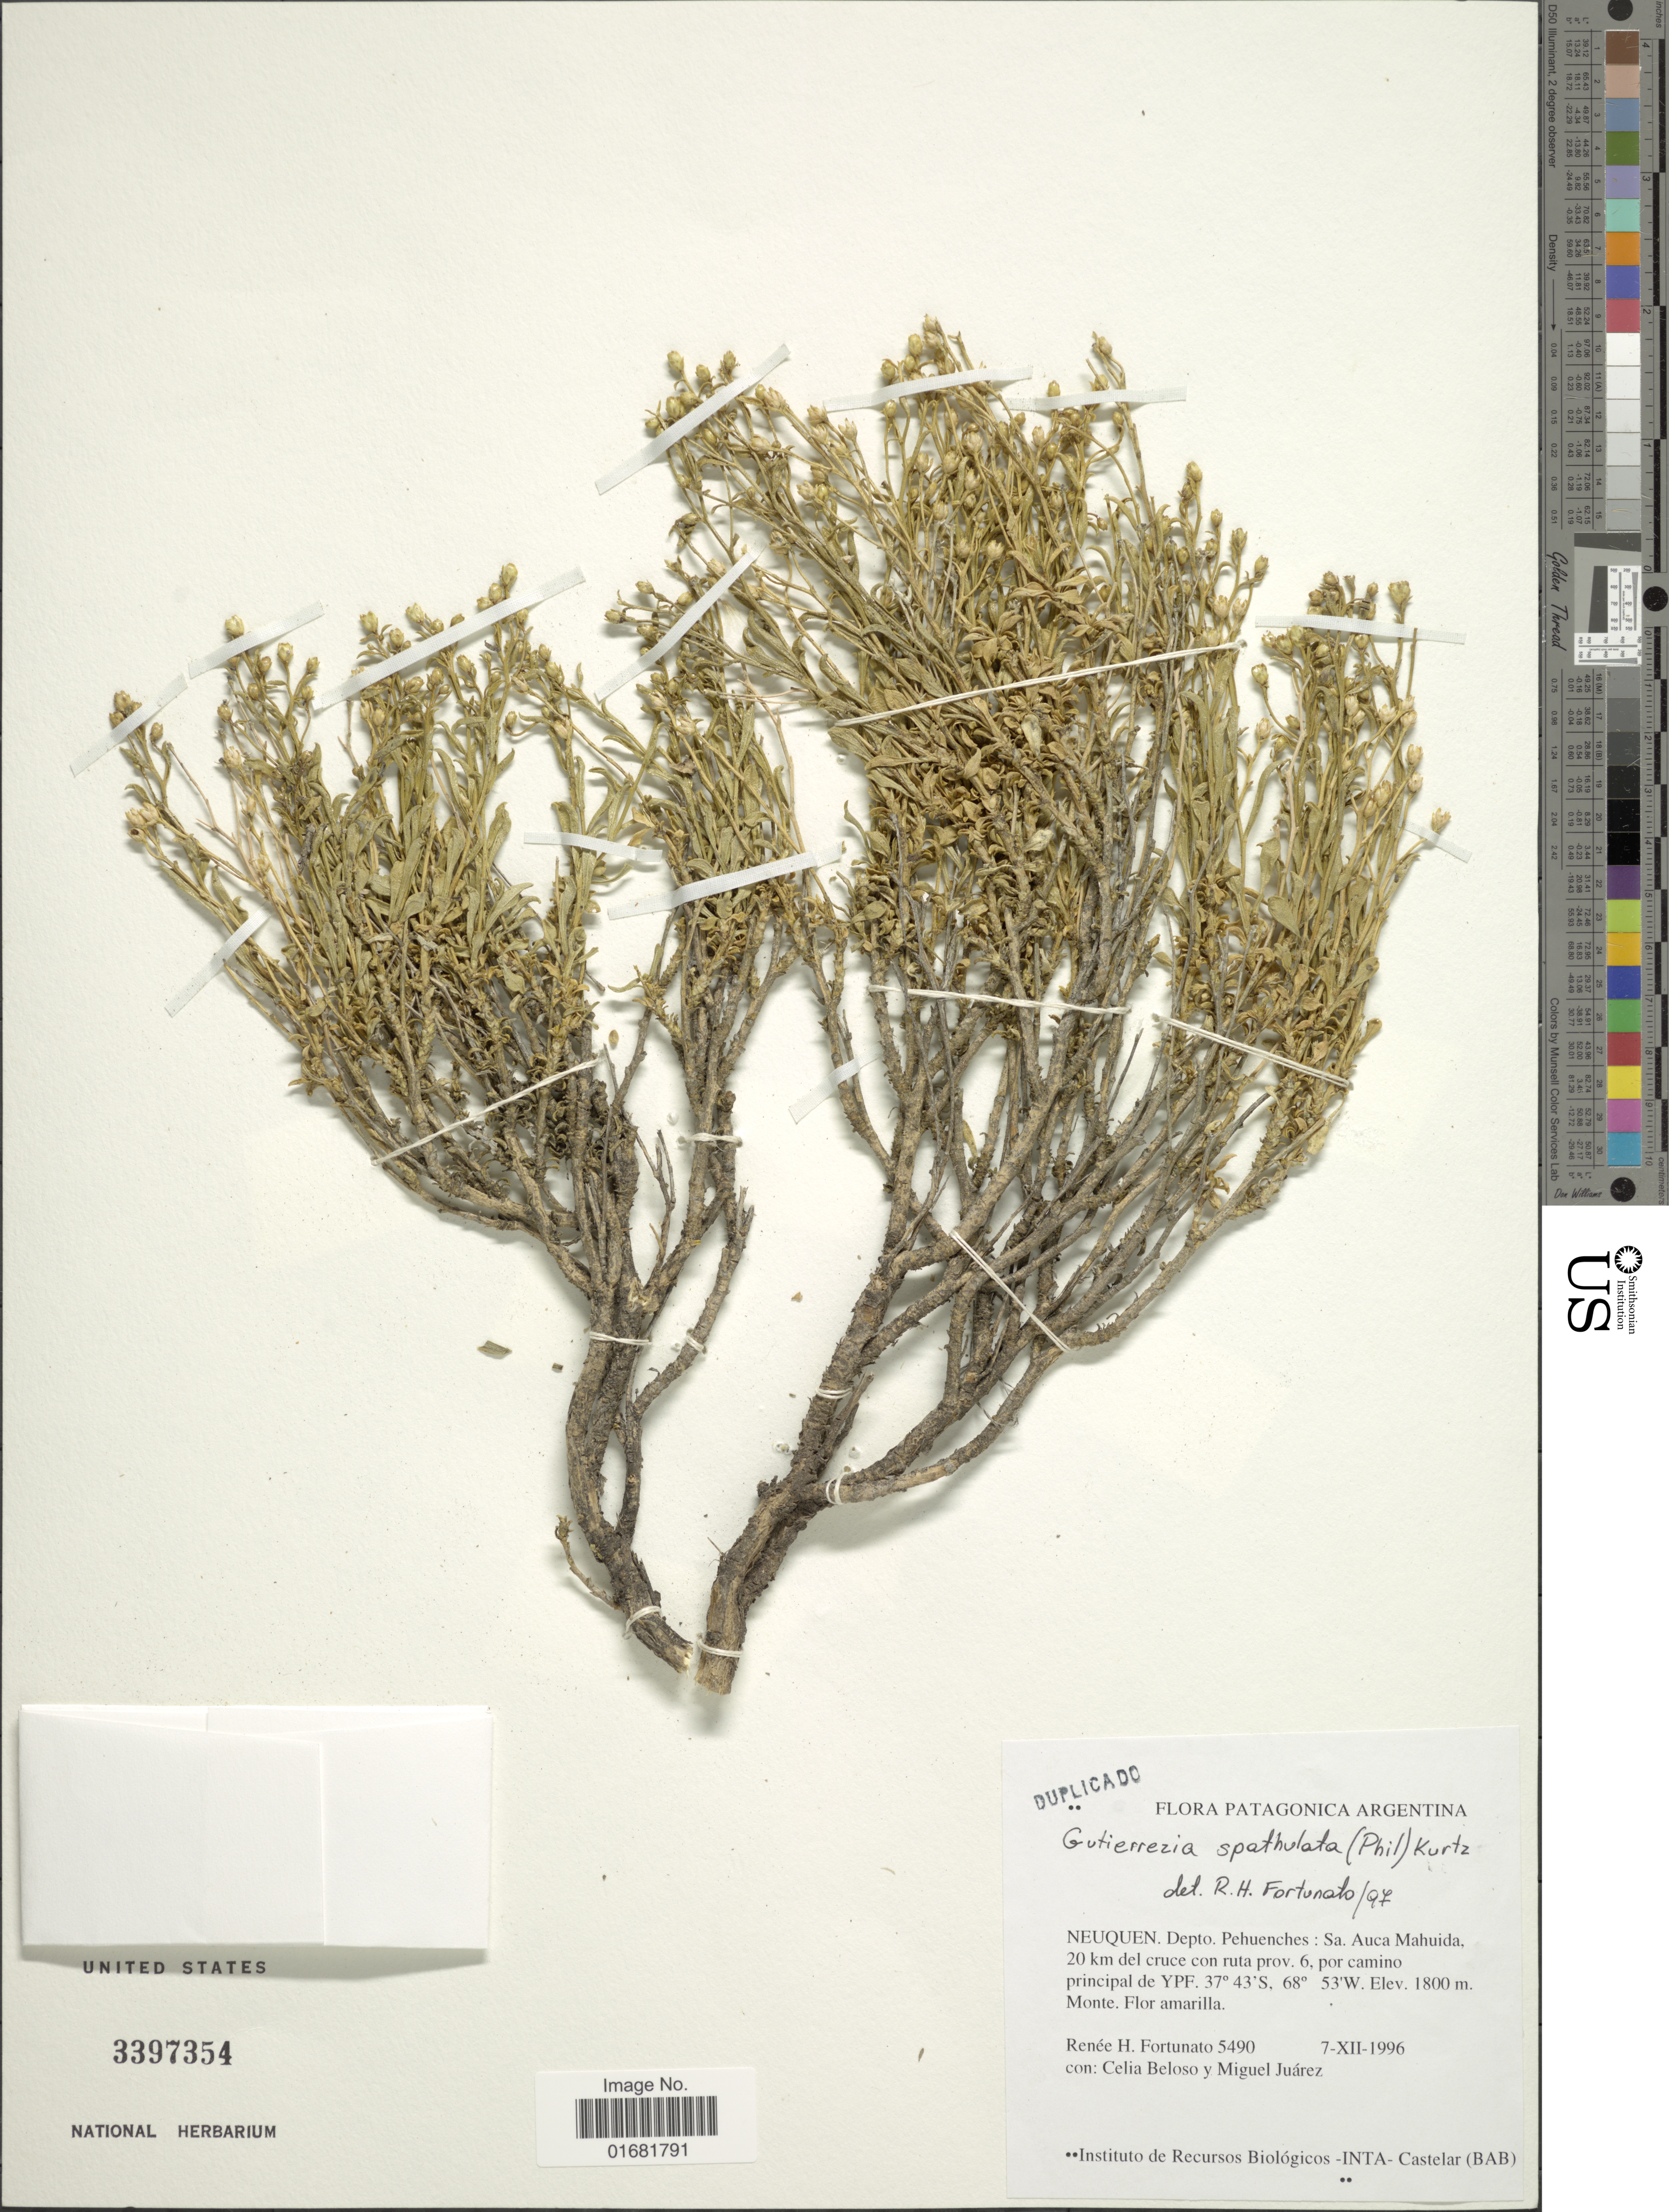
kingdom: Plantae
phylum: Tracheophyta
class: Magnoliopsida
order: Asterales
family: Asteraceae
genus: Gutierrezia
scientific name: Gutierrezia spathulata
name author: (Phil.) Kurtz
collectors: R. H. Fortunato, C. Beloso & M. Juarez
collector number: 5490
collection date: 1996-12-07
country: Argentina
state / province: Neuquen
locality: Depto. Pehuenches: Sa. Auca Mahuida, 20 km del cruce con ruta prov. 6, por camino principal de YPF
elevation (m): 1800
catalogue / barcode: US 3397354